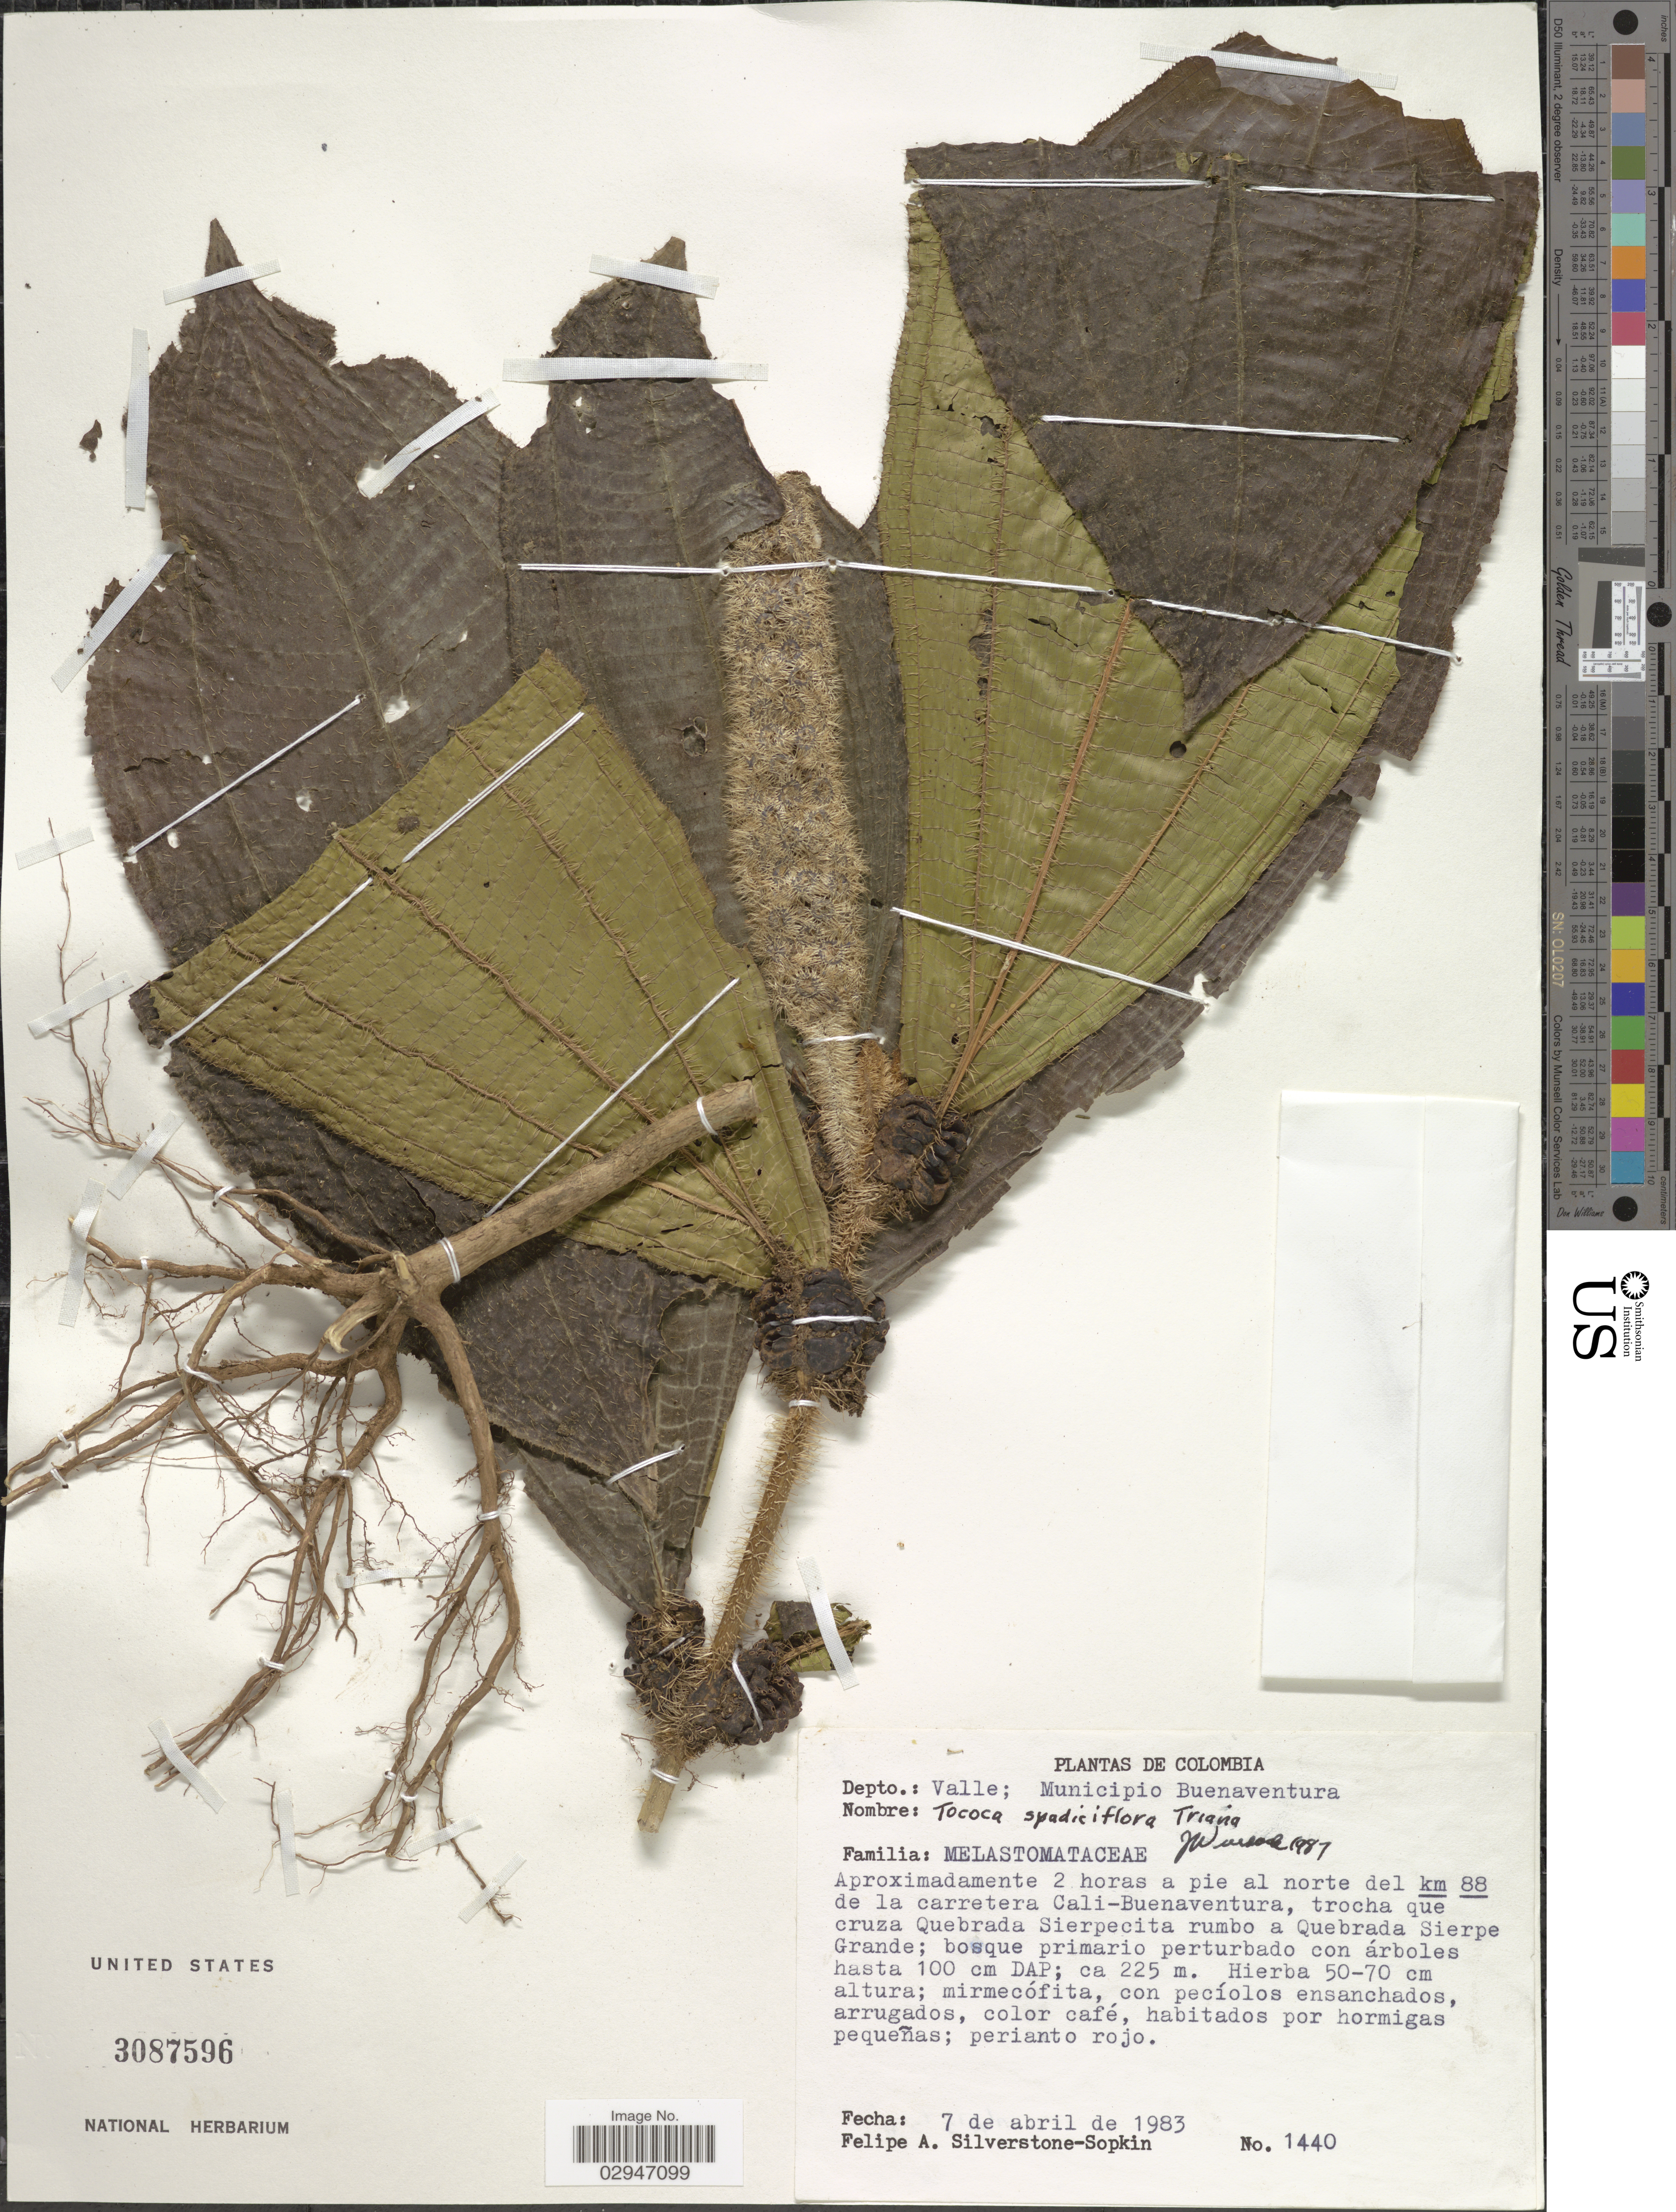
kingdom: Plantae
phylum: Tracheophyta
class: Magnoliopsida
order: Myrtales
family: Melastomataceae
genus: Tococa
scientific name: Tococa spadiciflora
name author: Triana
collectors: P. A. Silverstone-Sopkin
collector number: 1440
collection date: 1983-04-07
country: Colombia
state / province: Valle del Cauca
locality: Depto.: Valle; Municipio Buenaventura. Aproximadamente 2 horas a pie al norte del km 88 de la carretera Cali-Buenaventura, trocha que cruza Quebrada Sierpecita rumbo a Quebrada Sierpe Grande.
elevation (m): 225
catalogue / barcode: US 3087596